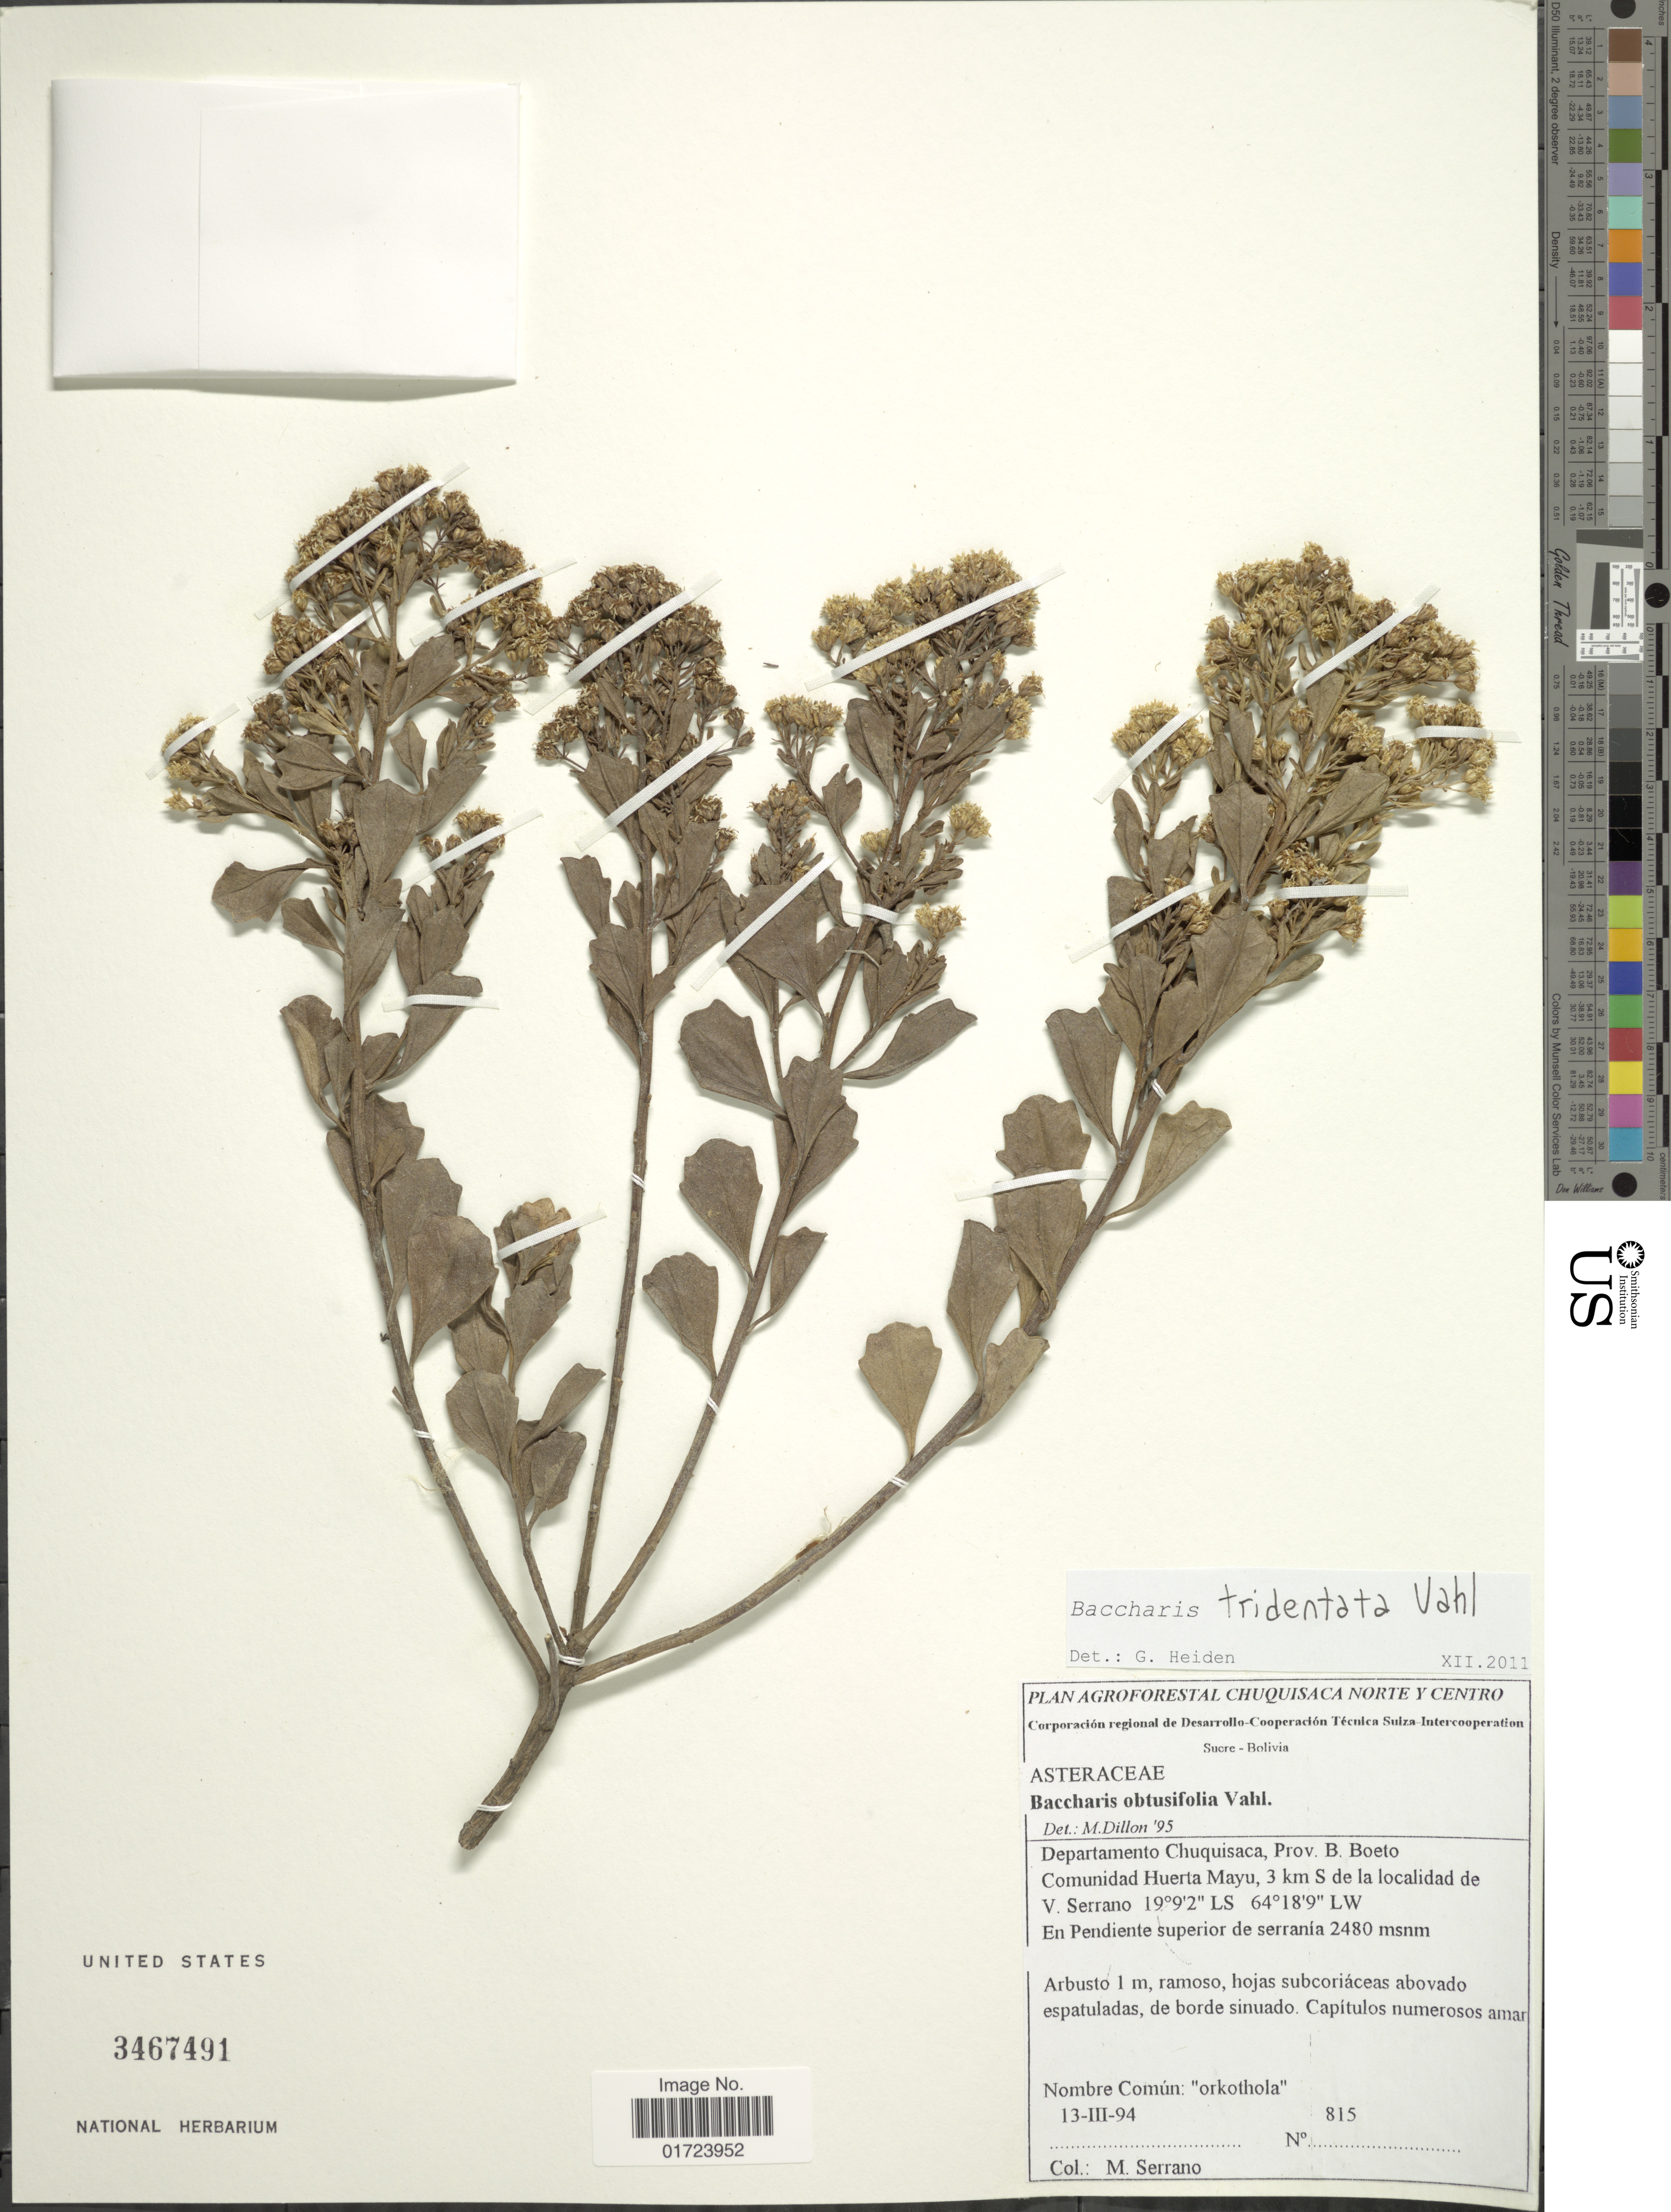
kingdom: Plantae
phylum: Tracheophyta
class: Magnoliopsida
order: Asterales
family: Asteraceae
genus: Baccharis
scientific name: Baccharis tridentata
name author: Vahl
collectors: M. Serrano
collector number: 815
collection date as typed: Transcribed d/m/y: 13/3/94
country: Bolivia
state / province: Chuquisaca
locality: Departamento Chuquuisa, Prov. B. Boeto. Comunidad Huerta Mayu, 3 km S de la localidad de V. Serrano.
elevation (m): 2480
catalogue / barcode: US 3467491